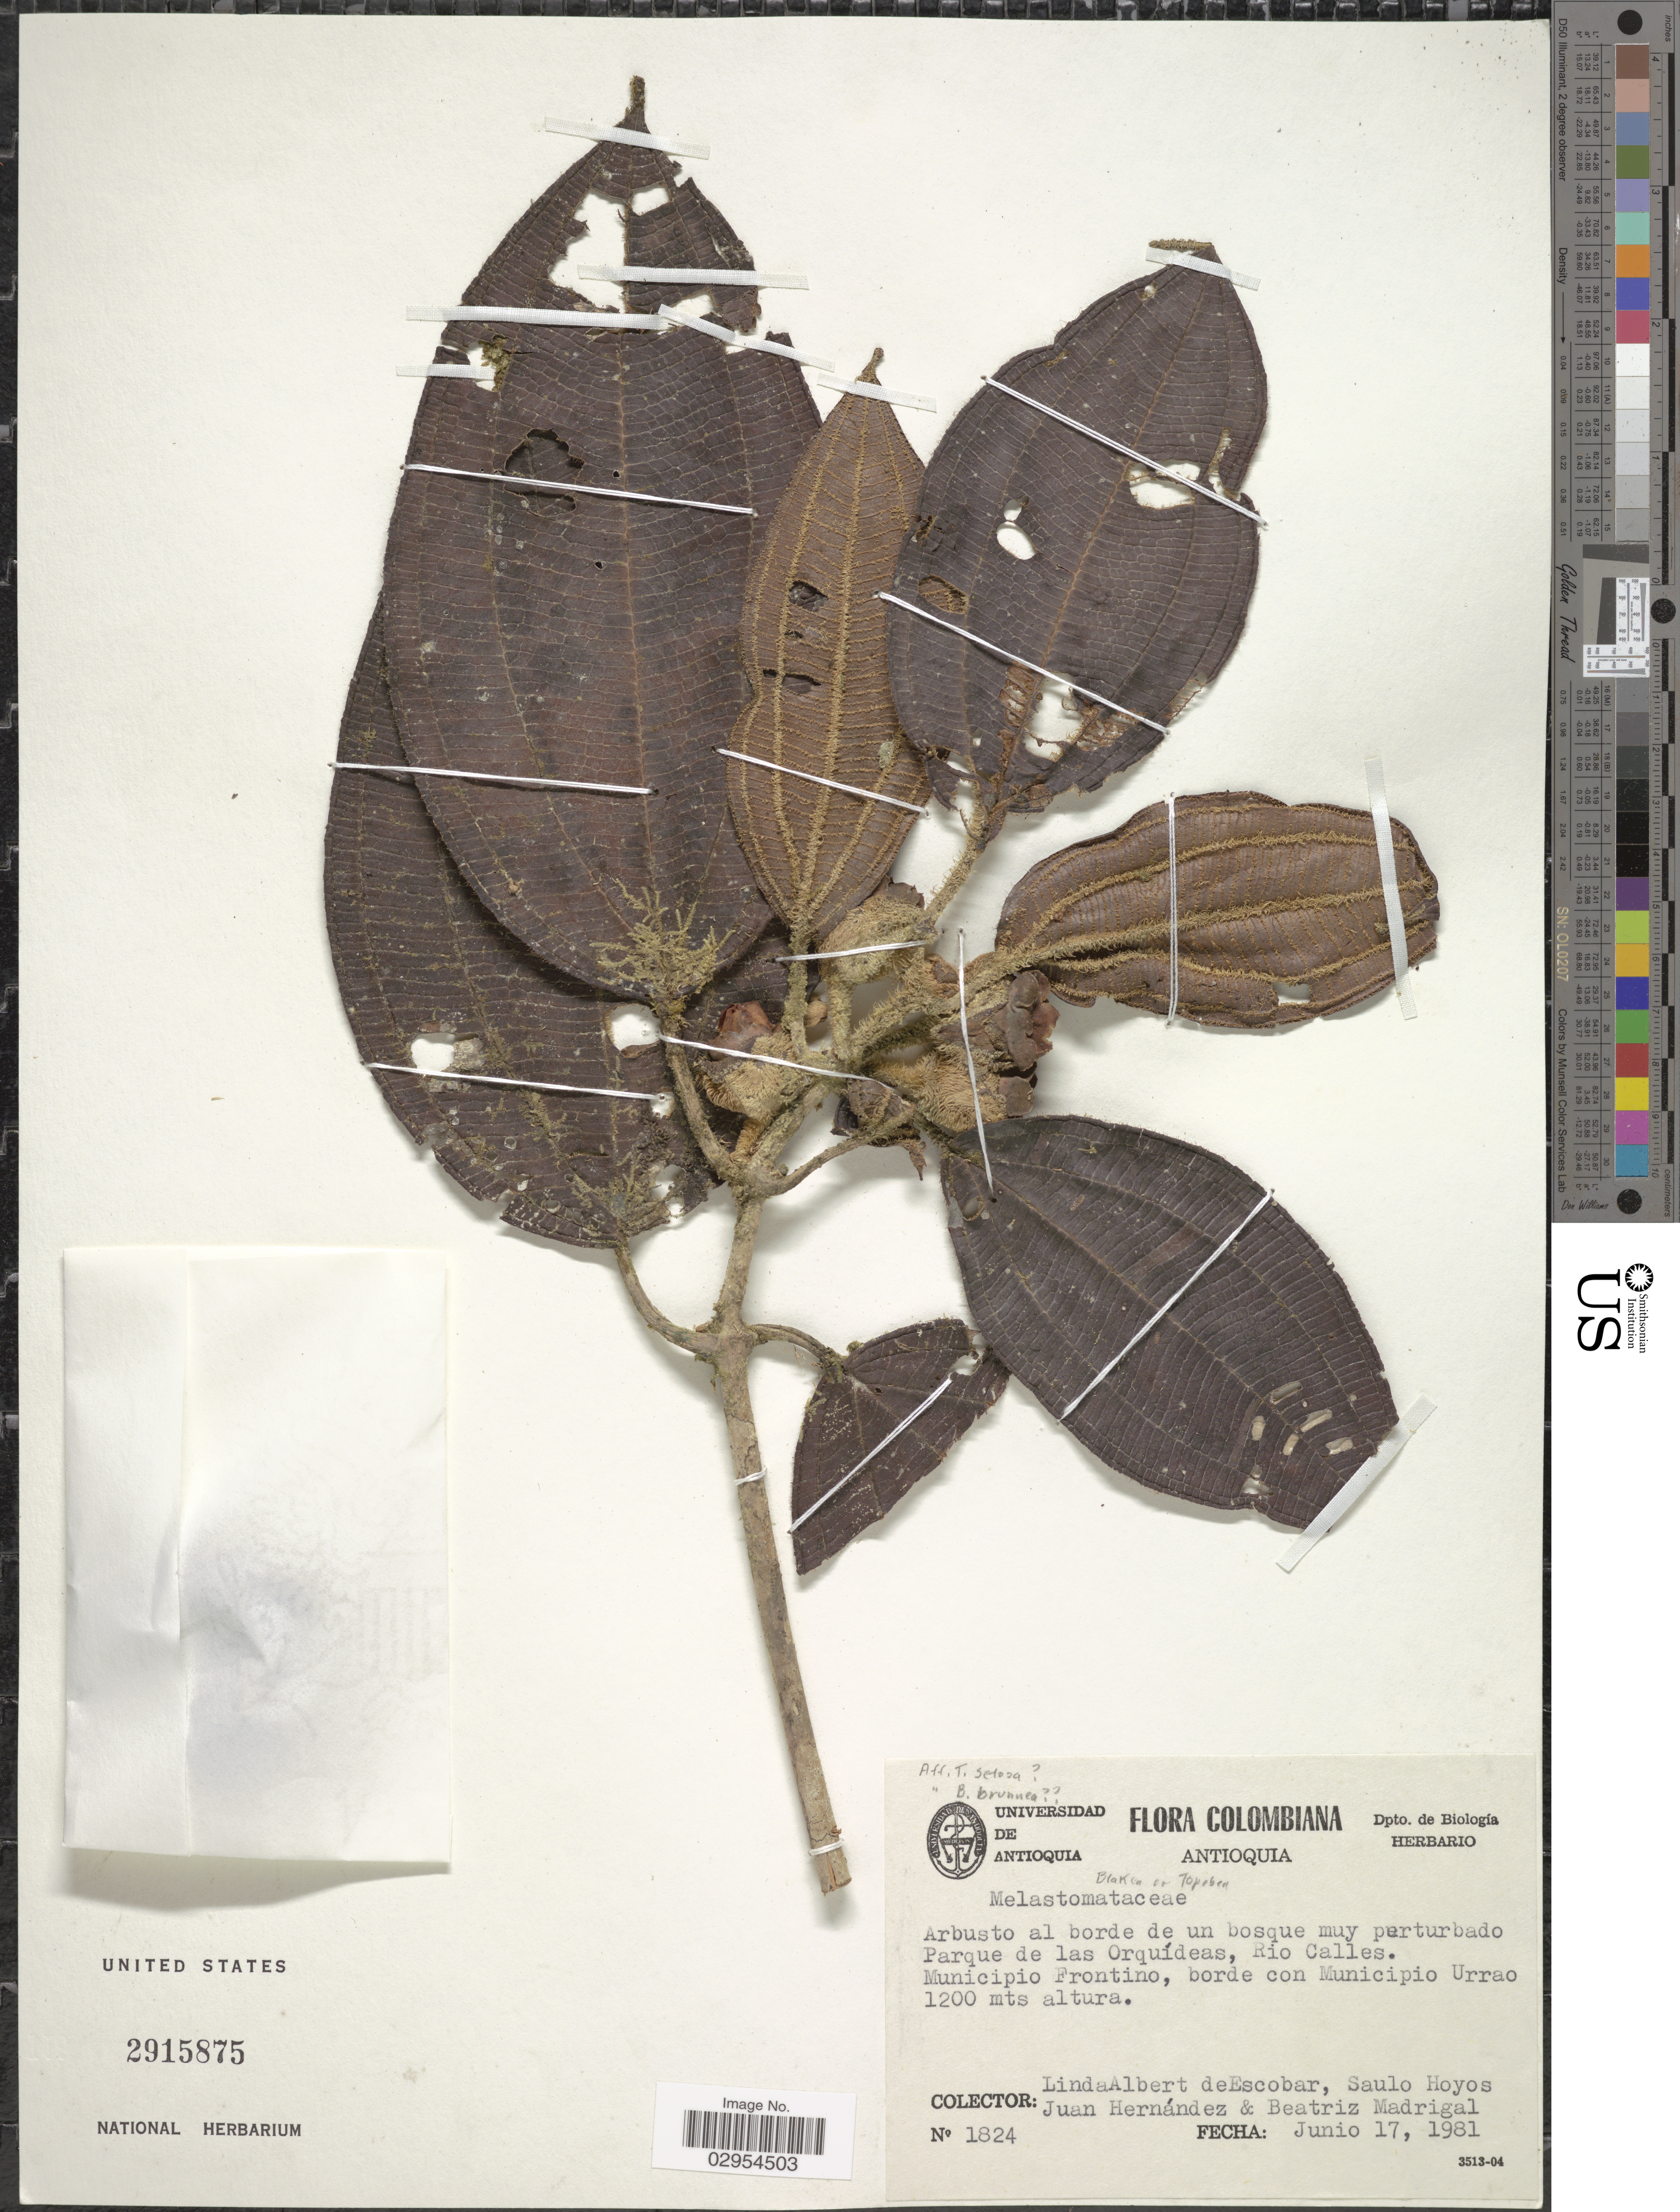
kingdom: Plantae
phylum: Tracheophyta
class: Magnoliopsida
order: Myrtales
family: Melastomataceae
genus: Topobea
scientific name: Topobea sp.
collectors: L. K. de Escobar, S. E. Hoyos, J. J. Hernandez & B. E. Madrigal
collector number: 1824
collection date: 1981-06-17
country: Colombia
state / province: Antioquia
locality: Parque de las Orquídeas, Rio Calles. Municipio Frontino, borde con Municipio Urrao.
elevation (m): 1200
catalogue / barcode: US 2915875